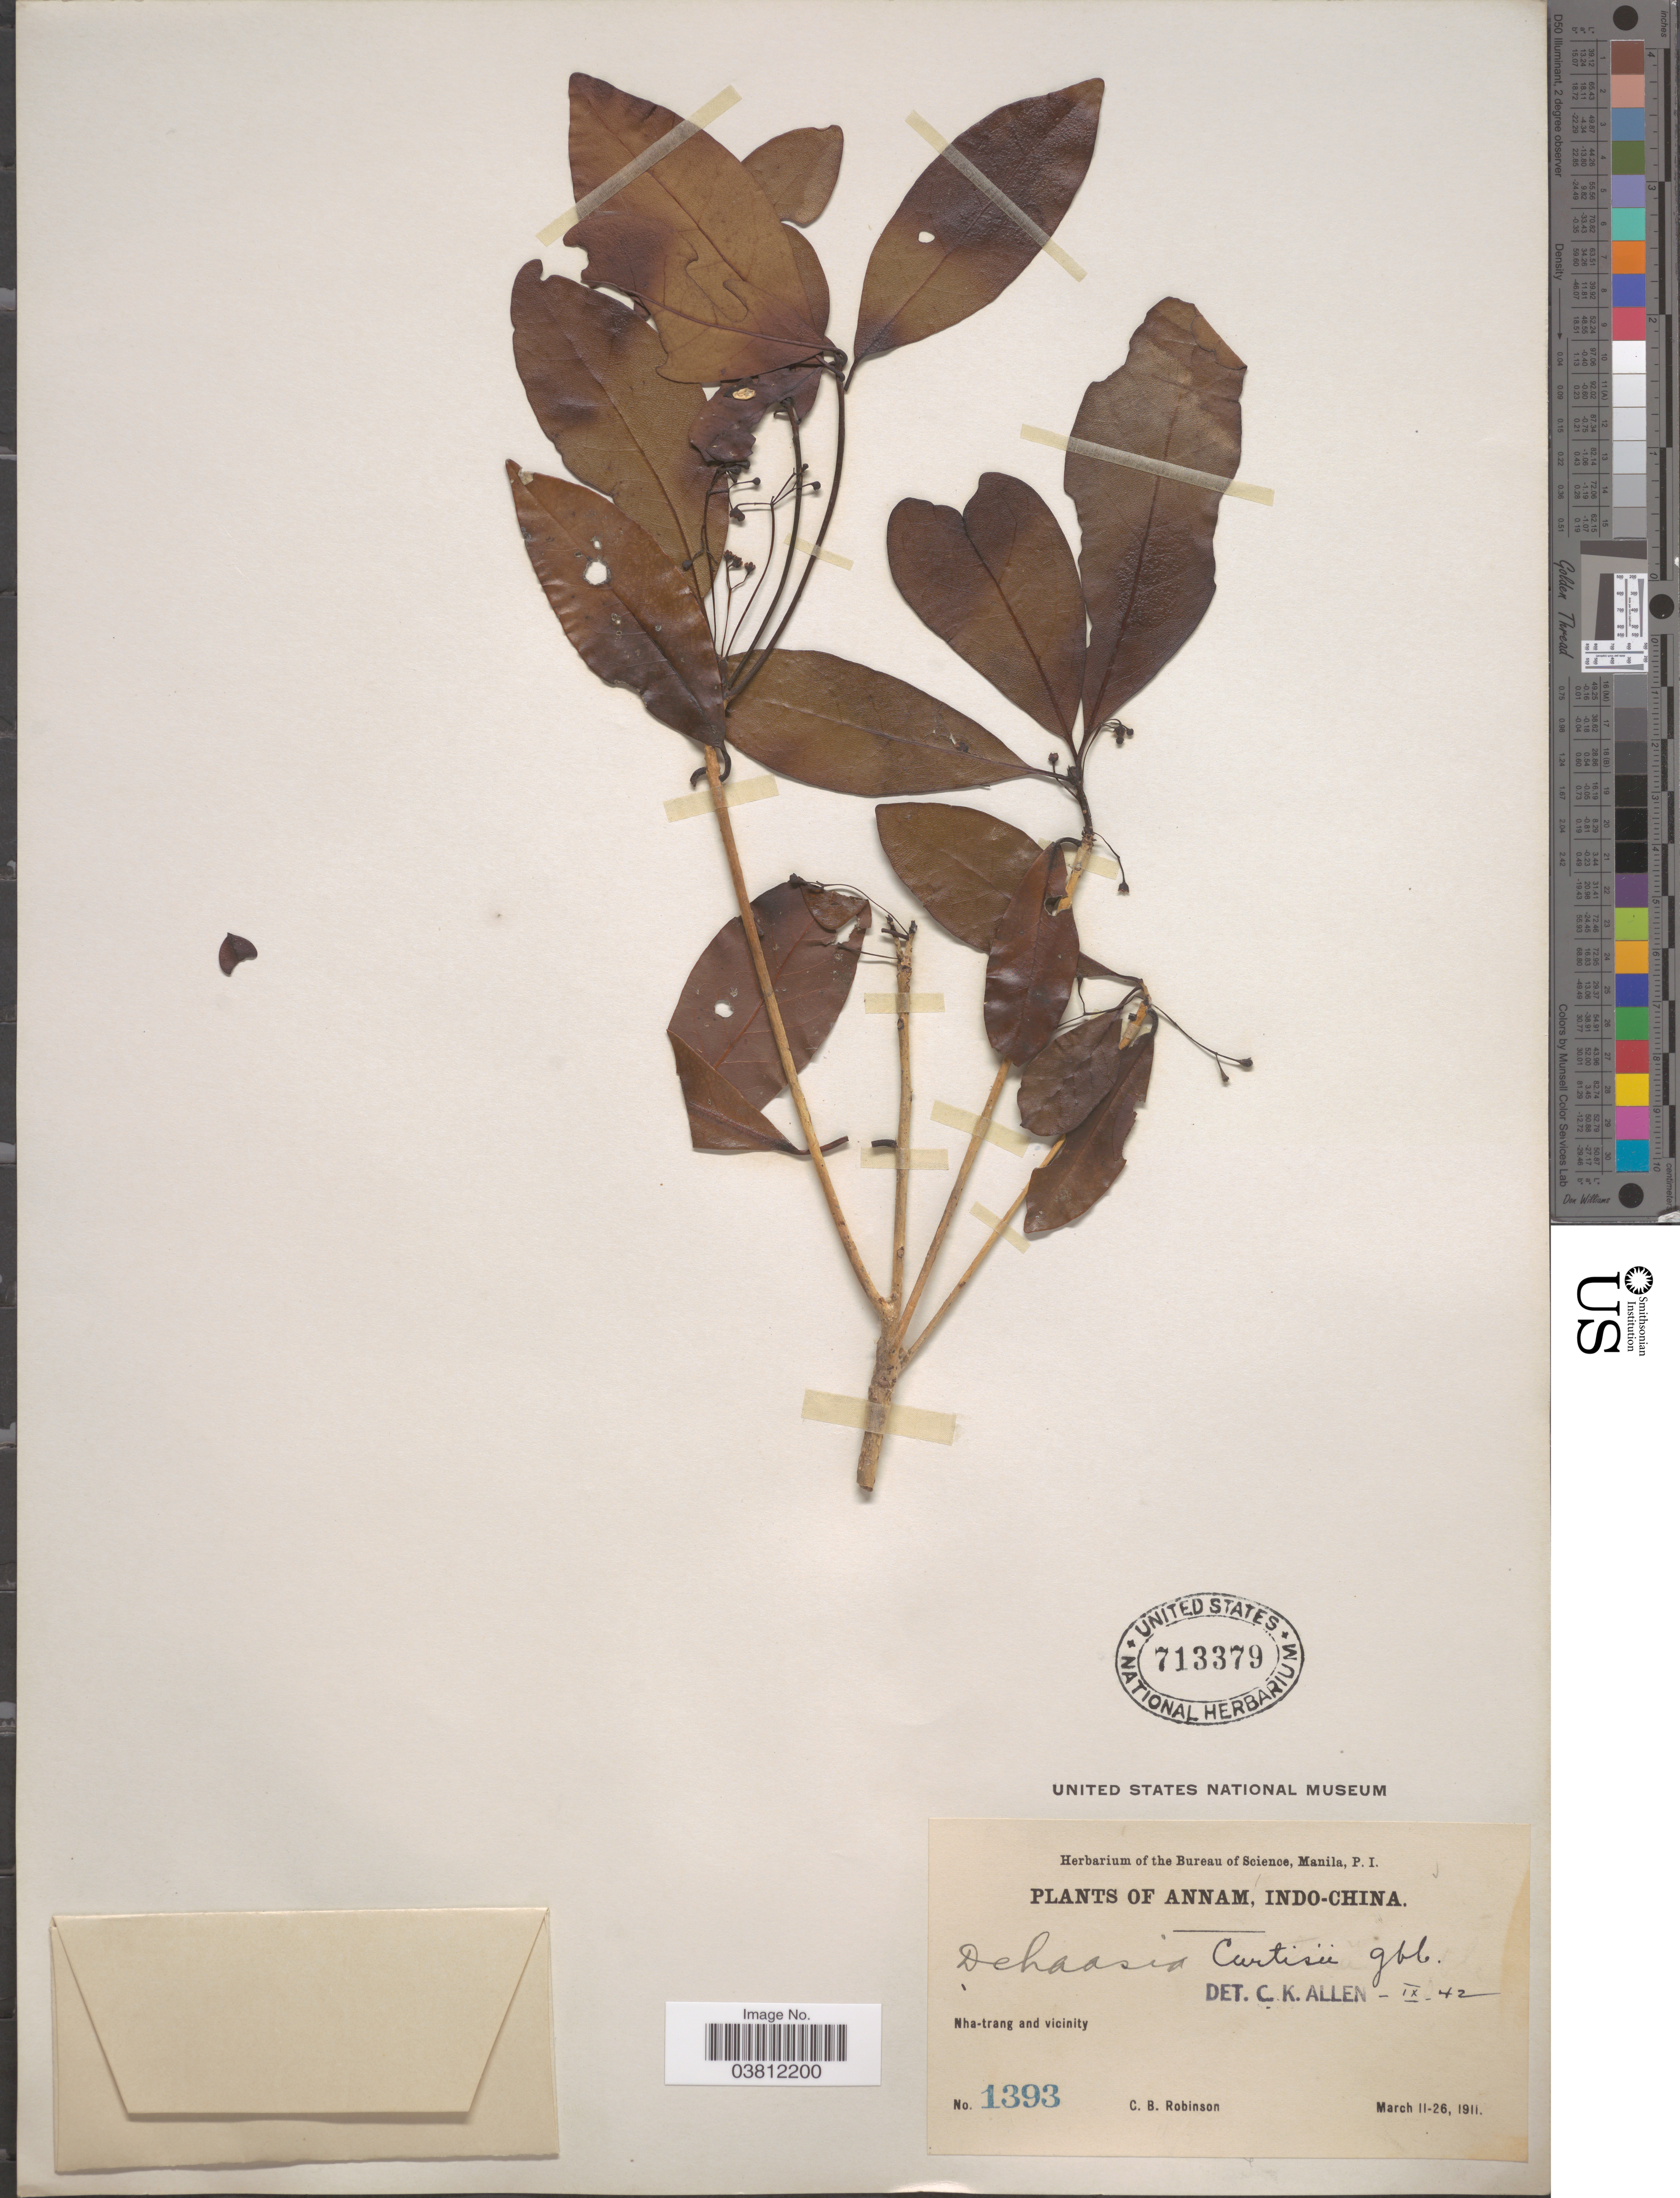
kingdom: Plantae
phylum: Tracheophyta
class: Magnoliopsida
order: Laurales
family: Lauraceae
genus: Dehaasia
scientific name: Dehaasia curtisii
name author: Gamble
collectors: C. Robinson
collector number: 1393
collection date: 1911-03-11/1911-03-26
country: Vietnam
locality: Annam, Indo-China. Nha-trang and vicinity.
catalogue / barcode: US 713379